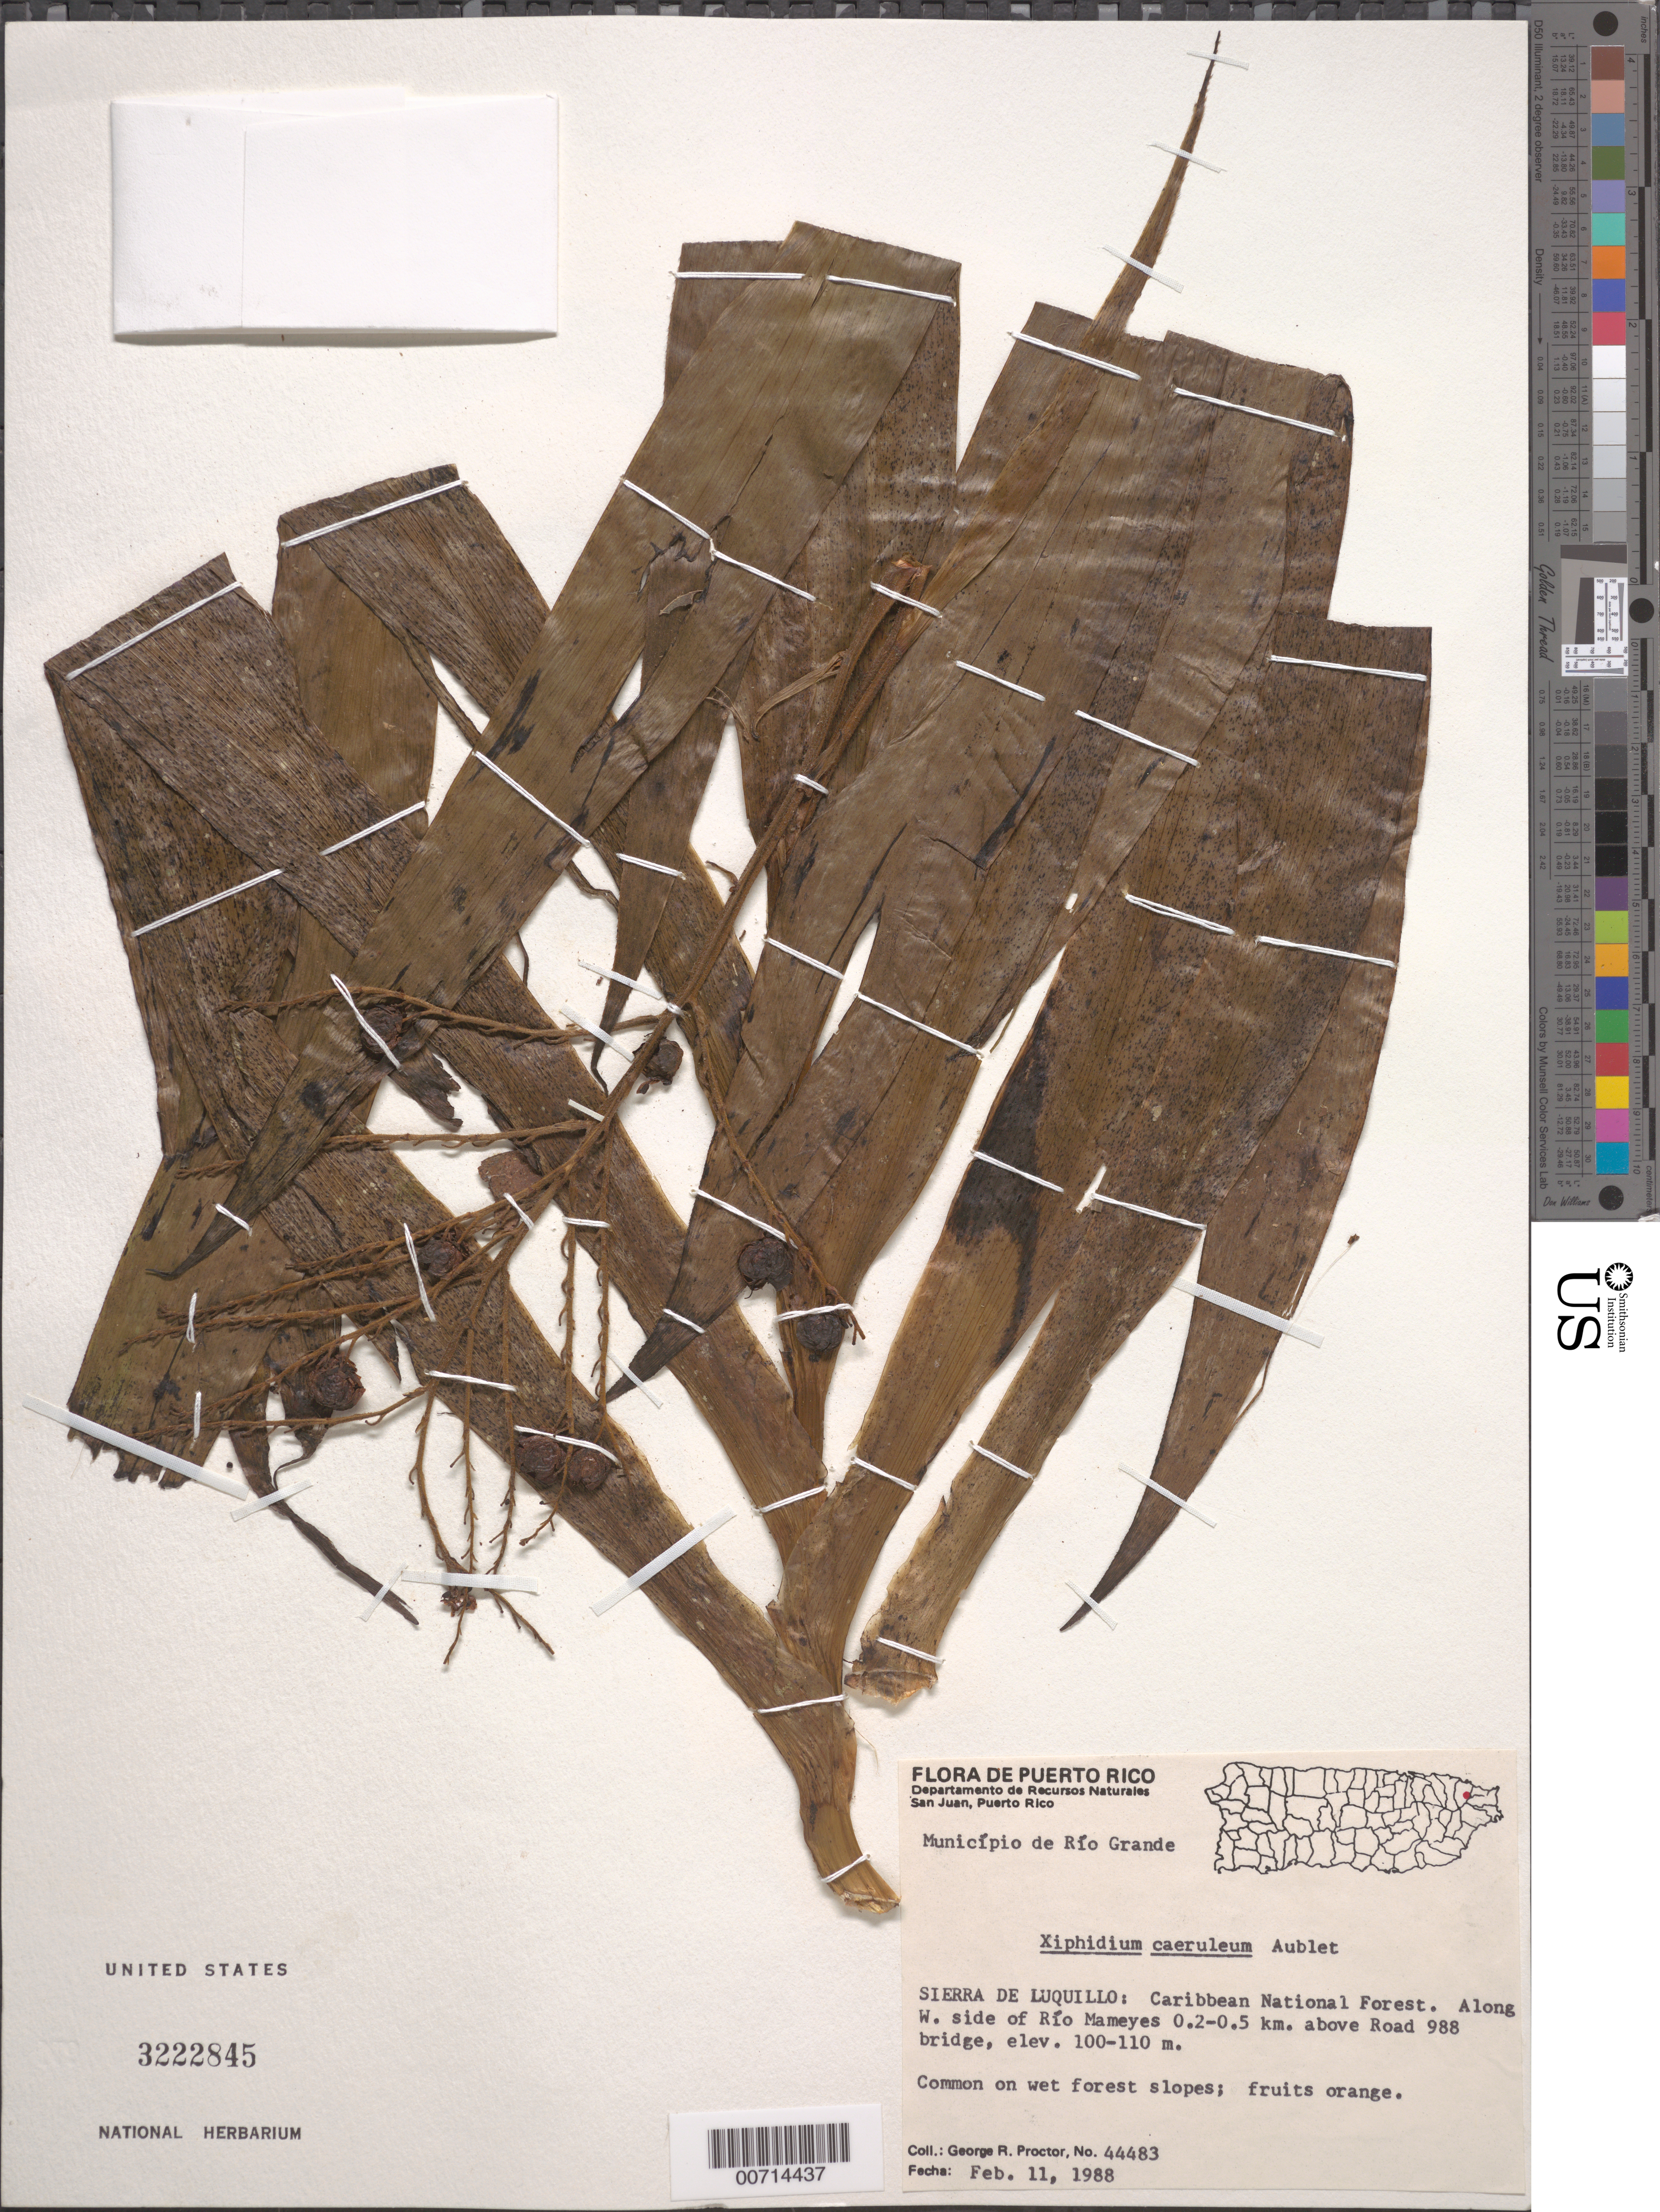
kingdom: Plantae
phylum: Tracheophyta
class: Liliopsida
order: Commelinales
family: Haemodoraceae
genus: Xiphidium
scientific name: Xiphidium caeruleum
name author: Aubl.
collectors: G. R. Proctor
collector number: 44483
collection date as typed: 11 Feb 1988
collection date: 1988-02-11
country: Puerto Rico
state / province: Río Grande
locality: Mun. Rio Grande, Sierra de Luquillo: Carib. Natl. Forest, along W side of Rio Mameyes 0.2-0.5 km above road 988 bridge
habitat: Wet forest slopes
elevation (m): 100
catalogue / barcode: US 3222845